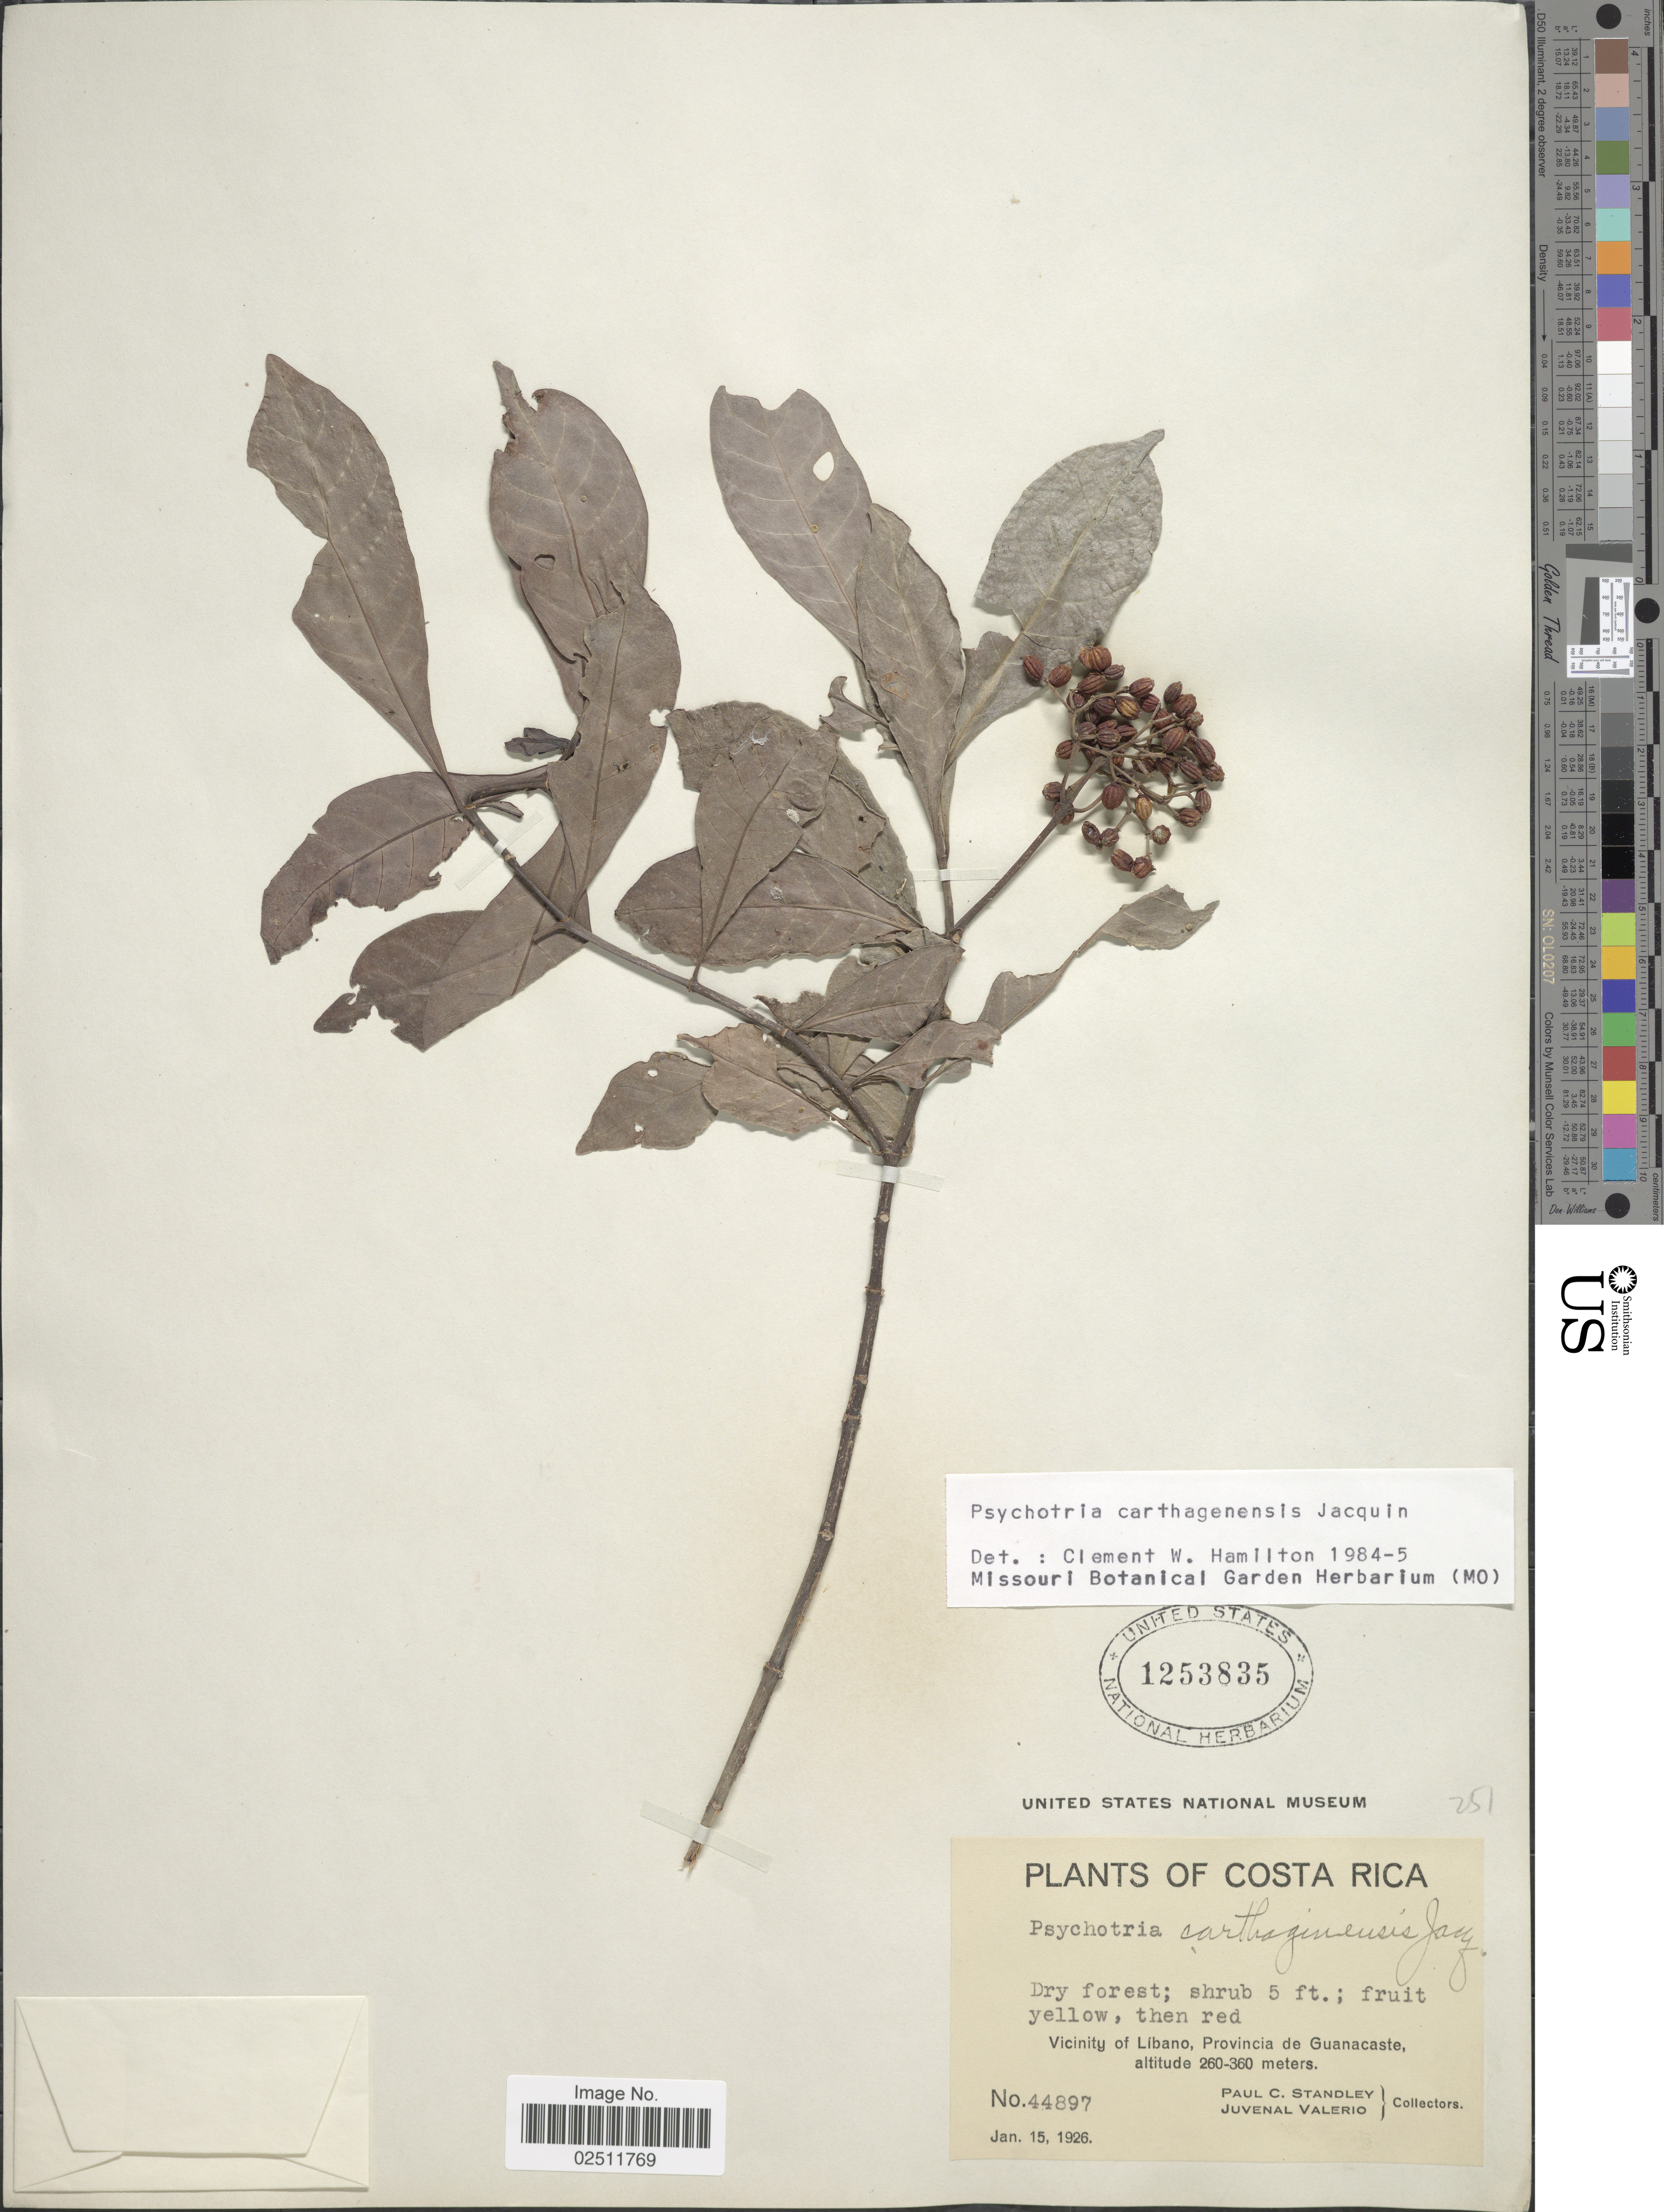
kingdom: Plantae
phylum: Tracheophyta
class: Magnoliopsida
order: Gentianales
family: Rubiaceae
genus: Psychotria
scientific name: Psychotria carthagenensis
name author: Jacq.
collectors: P. C. Standley & J. Valerio R.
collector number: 44897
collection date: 1926-01-15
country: Costa Rica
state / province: Guanacaste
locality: Vicinity of Libano.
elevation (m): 260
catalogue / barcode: US 1253835